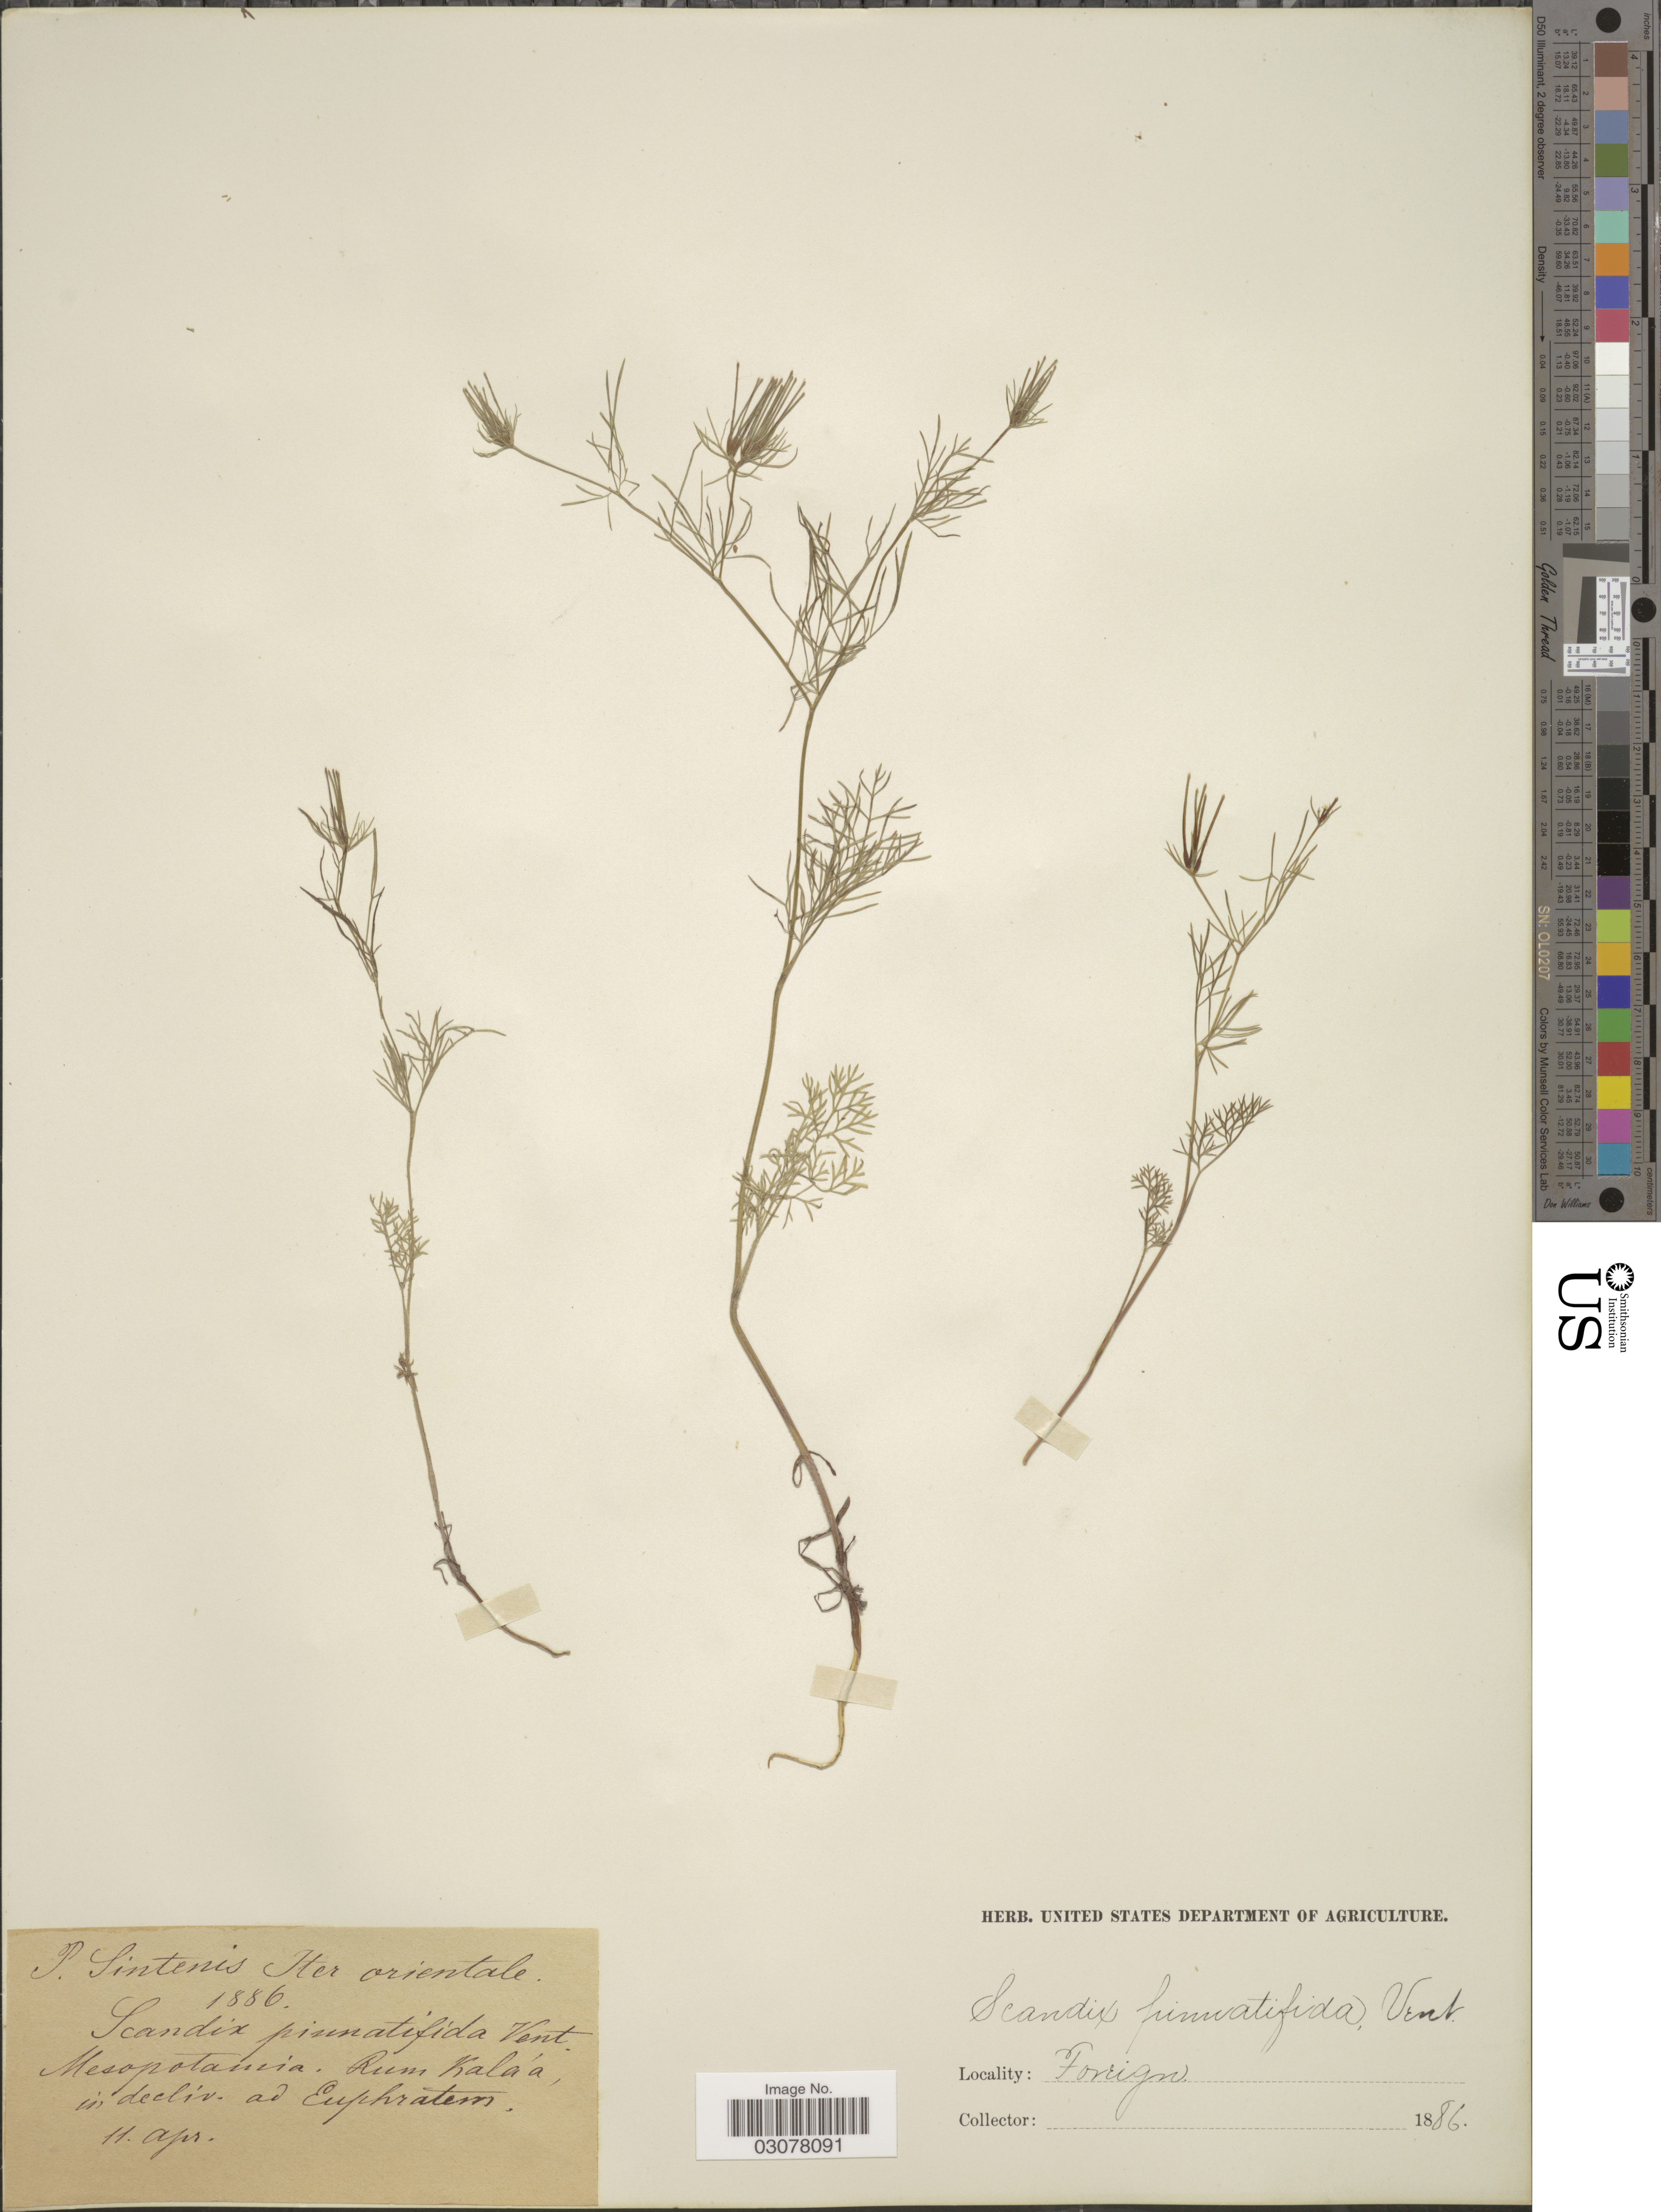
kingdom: Plantae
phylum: Tracheophyta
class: Magnoliopsida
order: Apiales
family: Apiaceae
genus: Scandix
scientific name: Scandix pinnatifida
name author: Vent.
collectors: P. Sintenis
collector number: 315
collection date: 1888-04-11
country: Turkey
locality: Foreign. Iter orientale. Mesopotamia. Rum Kala'a, in decliv. ad Euphratem.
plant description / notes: This collection is part of Paul Sintenis' “Iter Orientale 1888” trip, and the collector number is 315.